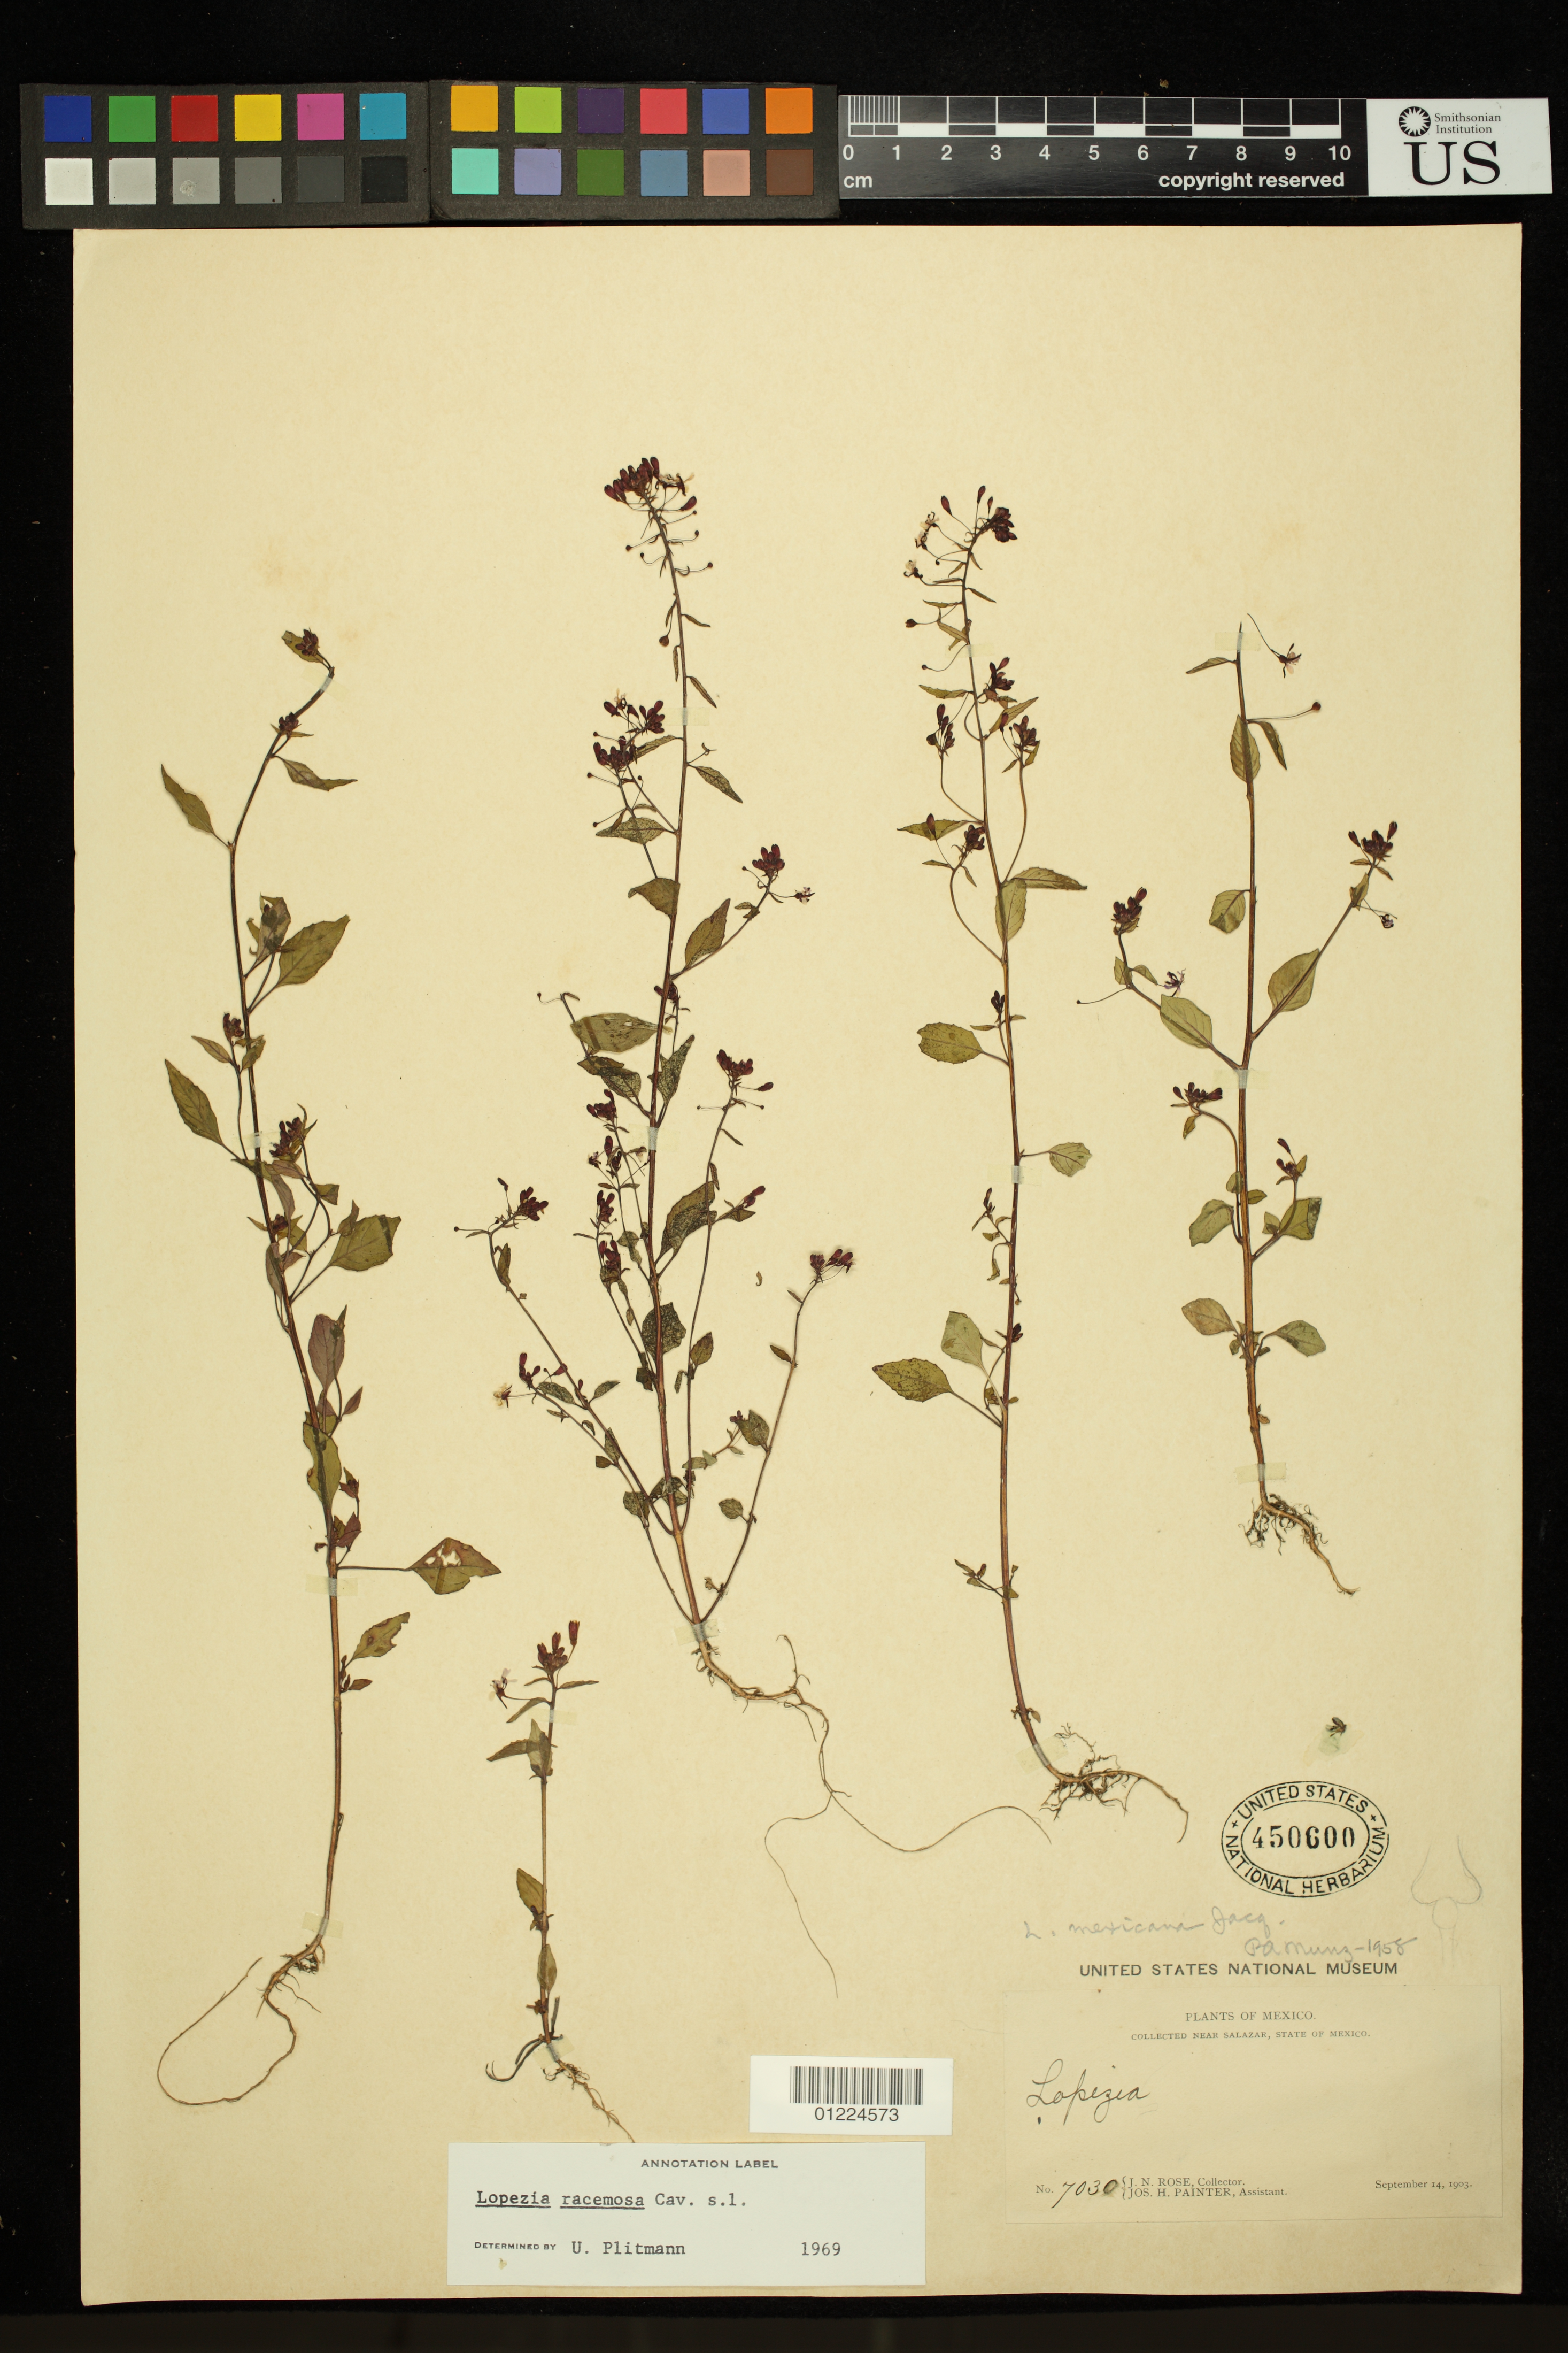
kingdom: Plantae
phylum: Tracheophyta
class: Magnoliopsida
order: Myrtales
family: Onagraceae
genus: Lopezia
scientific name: Lopezia racemosa subsp. racemosa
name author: Cav.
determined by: Wagner, W. L., (BOT), Smithsonian Institution - National Museum of Natural History (UNITED STATES)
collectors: J. N. Rose & J. H. Painter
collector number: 7030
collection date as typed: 14 Sep 1903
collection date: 1903-09-14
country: Mexico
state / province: México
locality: Near Salazar, State of Mexico.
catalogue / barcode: US 450600